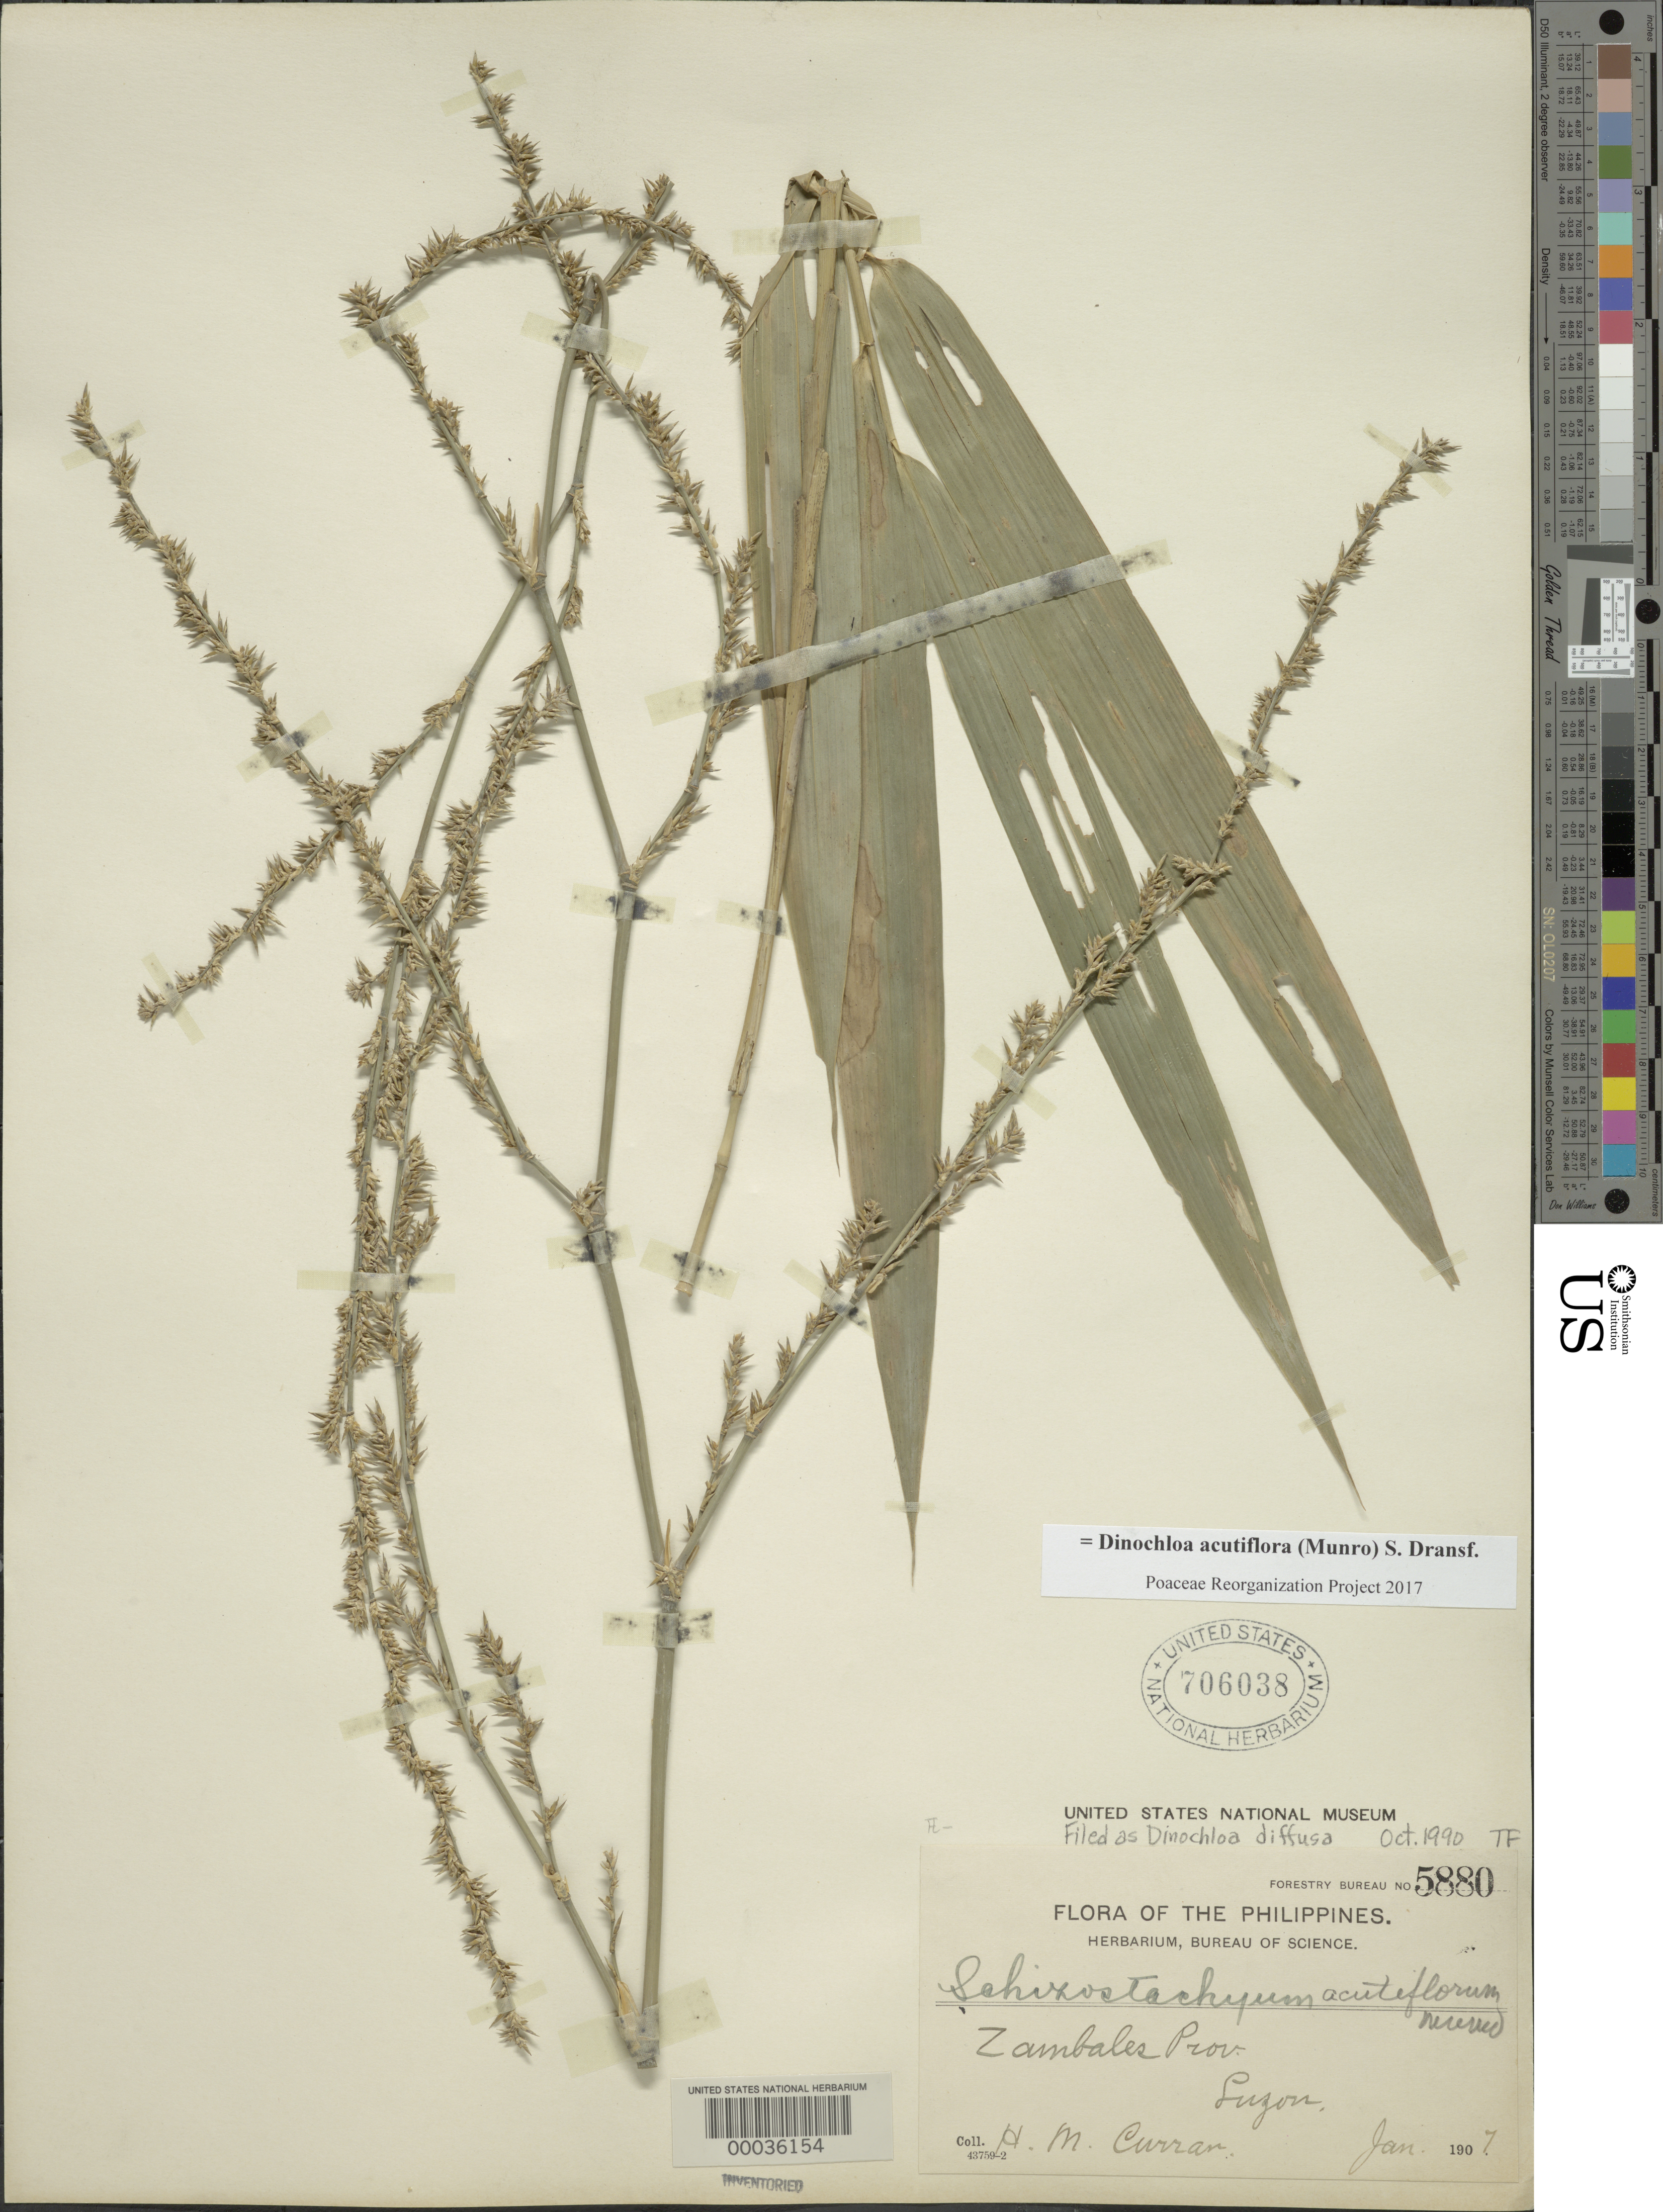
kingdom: Plantae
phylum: Tracheophyta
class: Liliopsida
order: Poales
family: Poaceae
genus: Dinochloa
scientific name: Dinochloa acutiflora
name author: (Munro) Soenarko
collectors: H. M. Curran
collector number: Pfb 5880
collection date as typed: Jan 1907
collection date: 1907-01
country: Philippines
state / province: Central Luzon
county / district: Zambales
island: Luzon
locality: Zambales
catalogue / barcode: US 706038